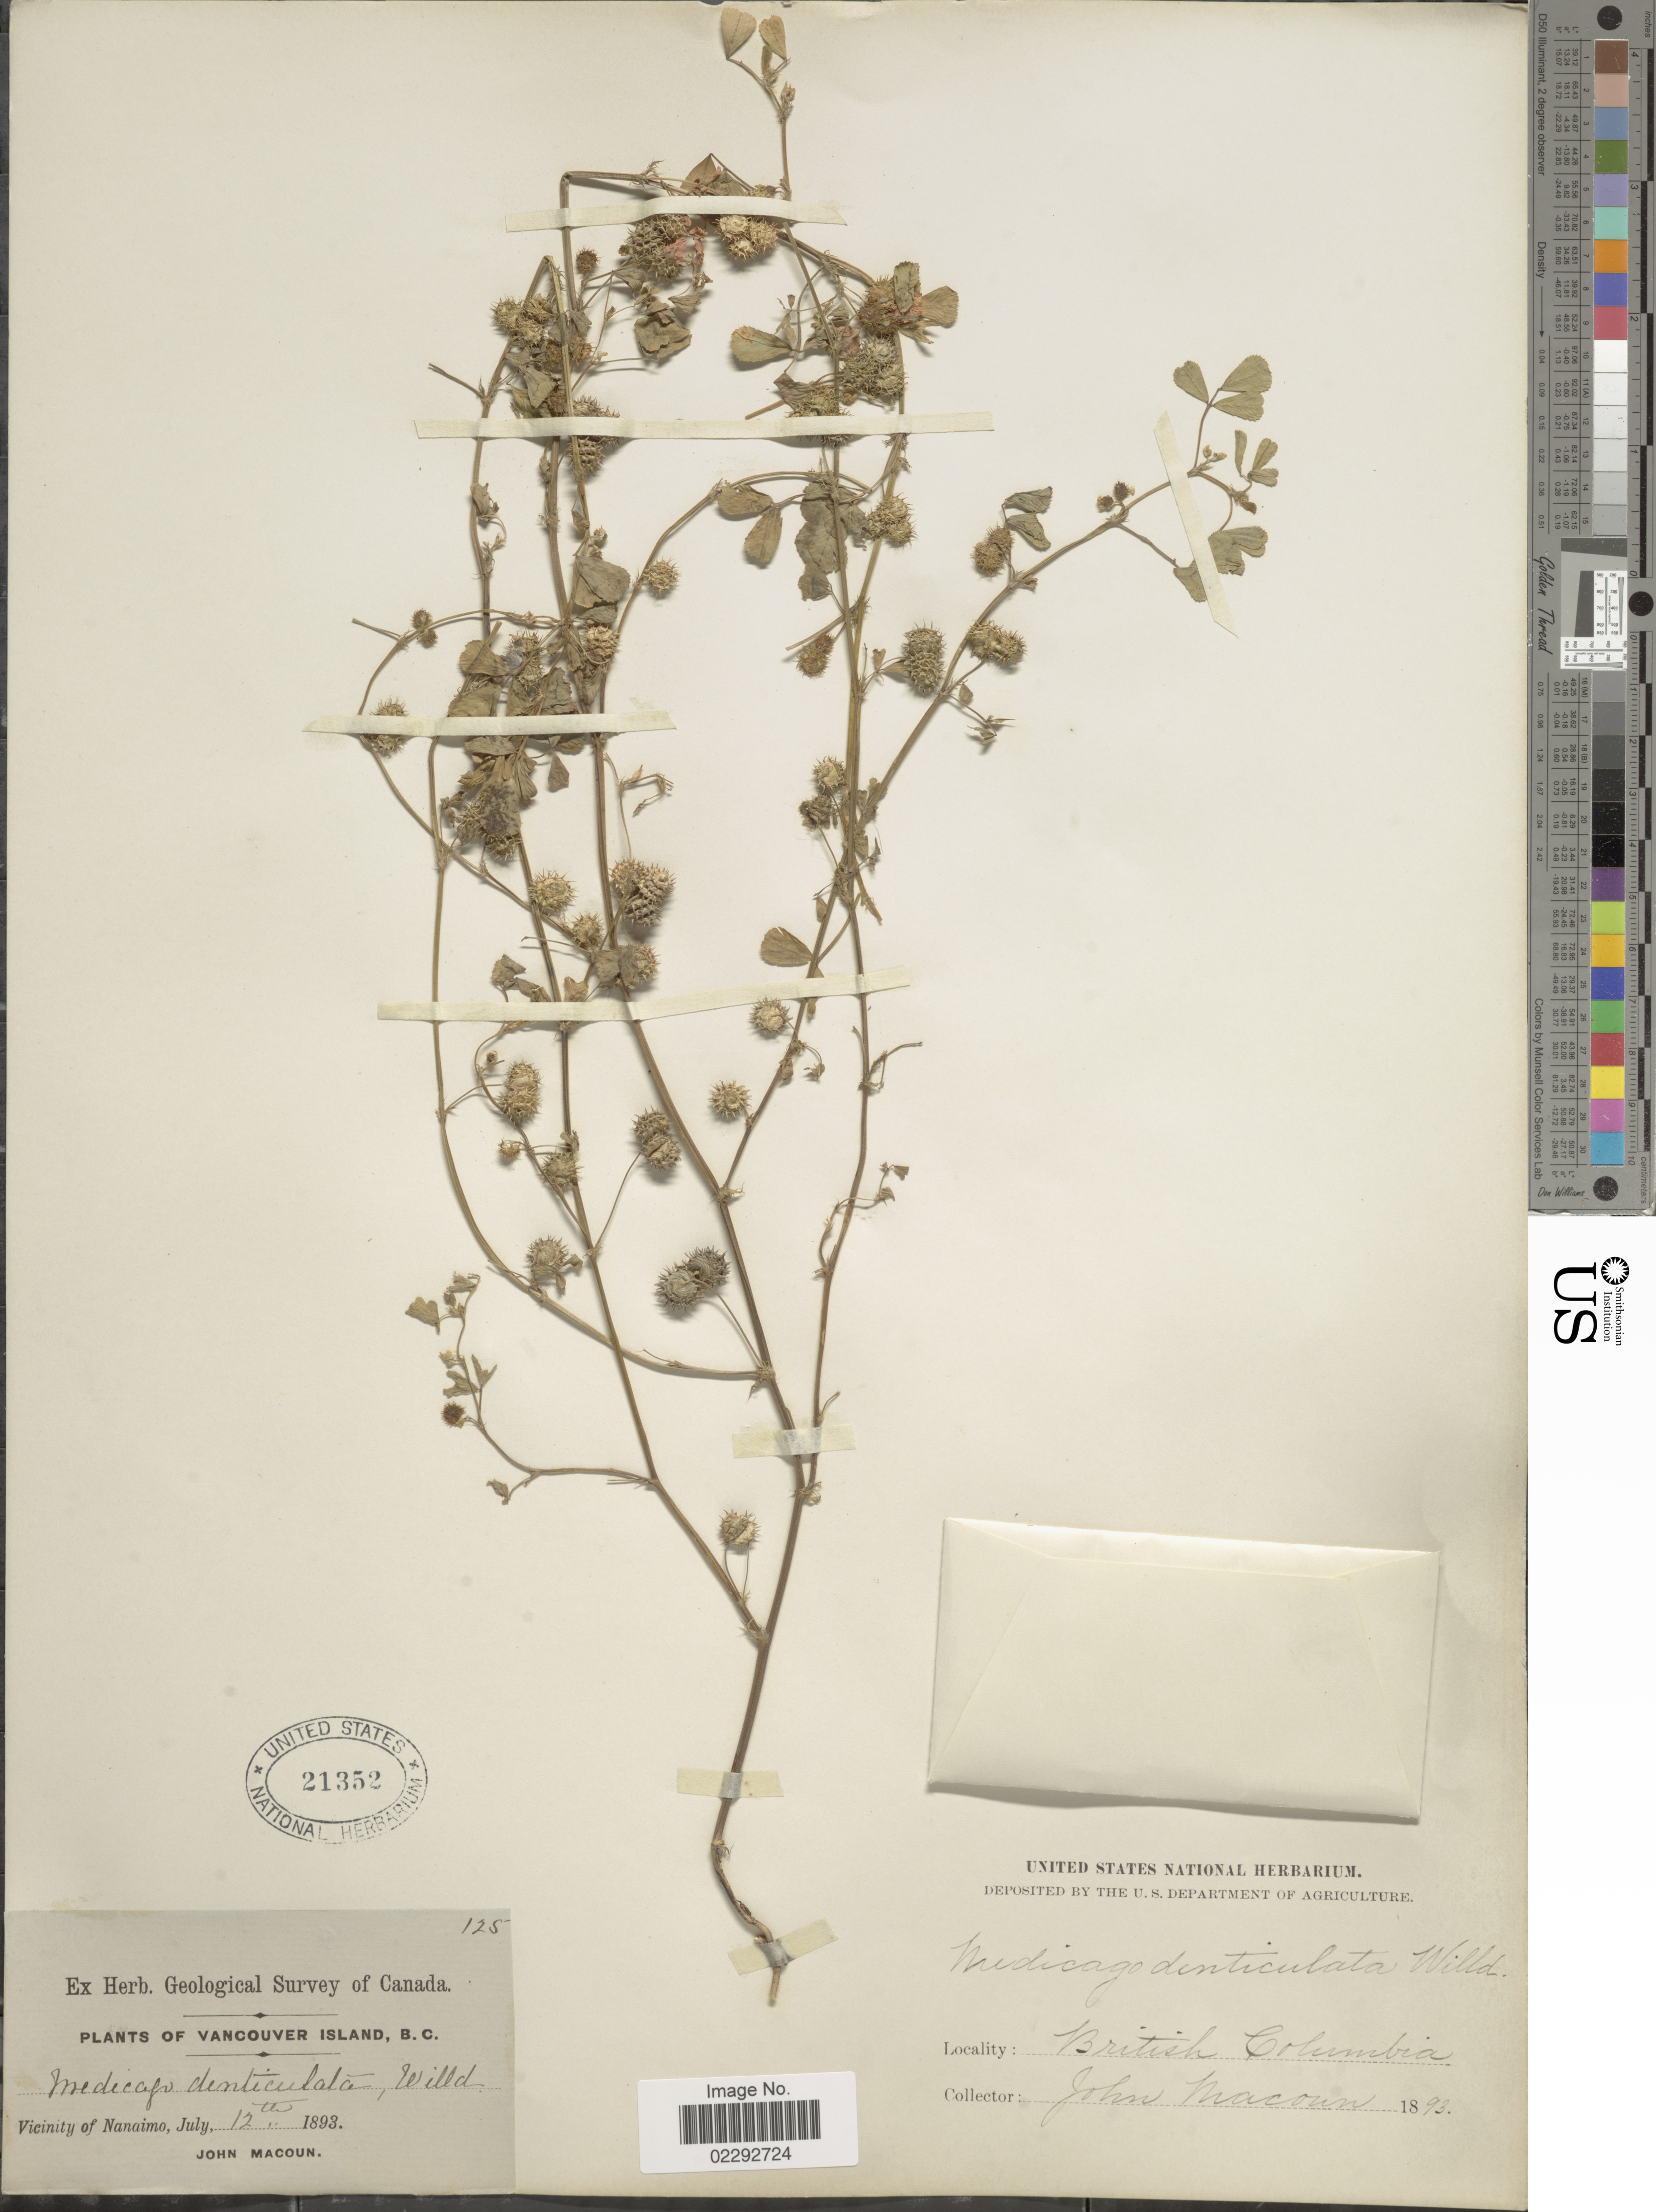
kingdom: Plantae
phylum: Tracheophyta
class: Magnoliopsida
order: Fabales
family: Fabaceae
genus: Medicago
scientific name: Medicago hispida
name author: Gaertn.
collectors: J. Macoun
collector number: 125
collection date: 1893-07-12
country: Canada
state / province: British Columbia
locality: Vancouver Island. Vicinity of Nanaimo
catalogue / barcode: US 21352